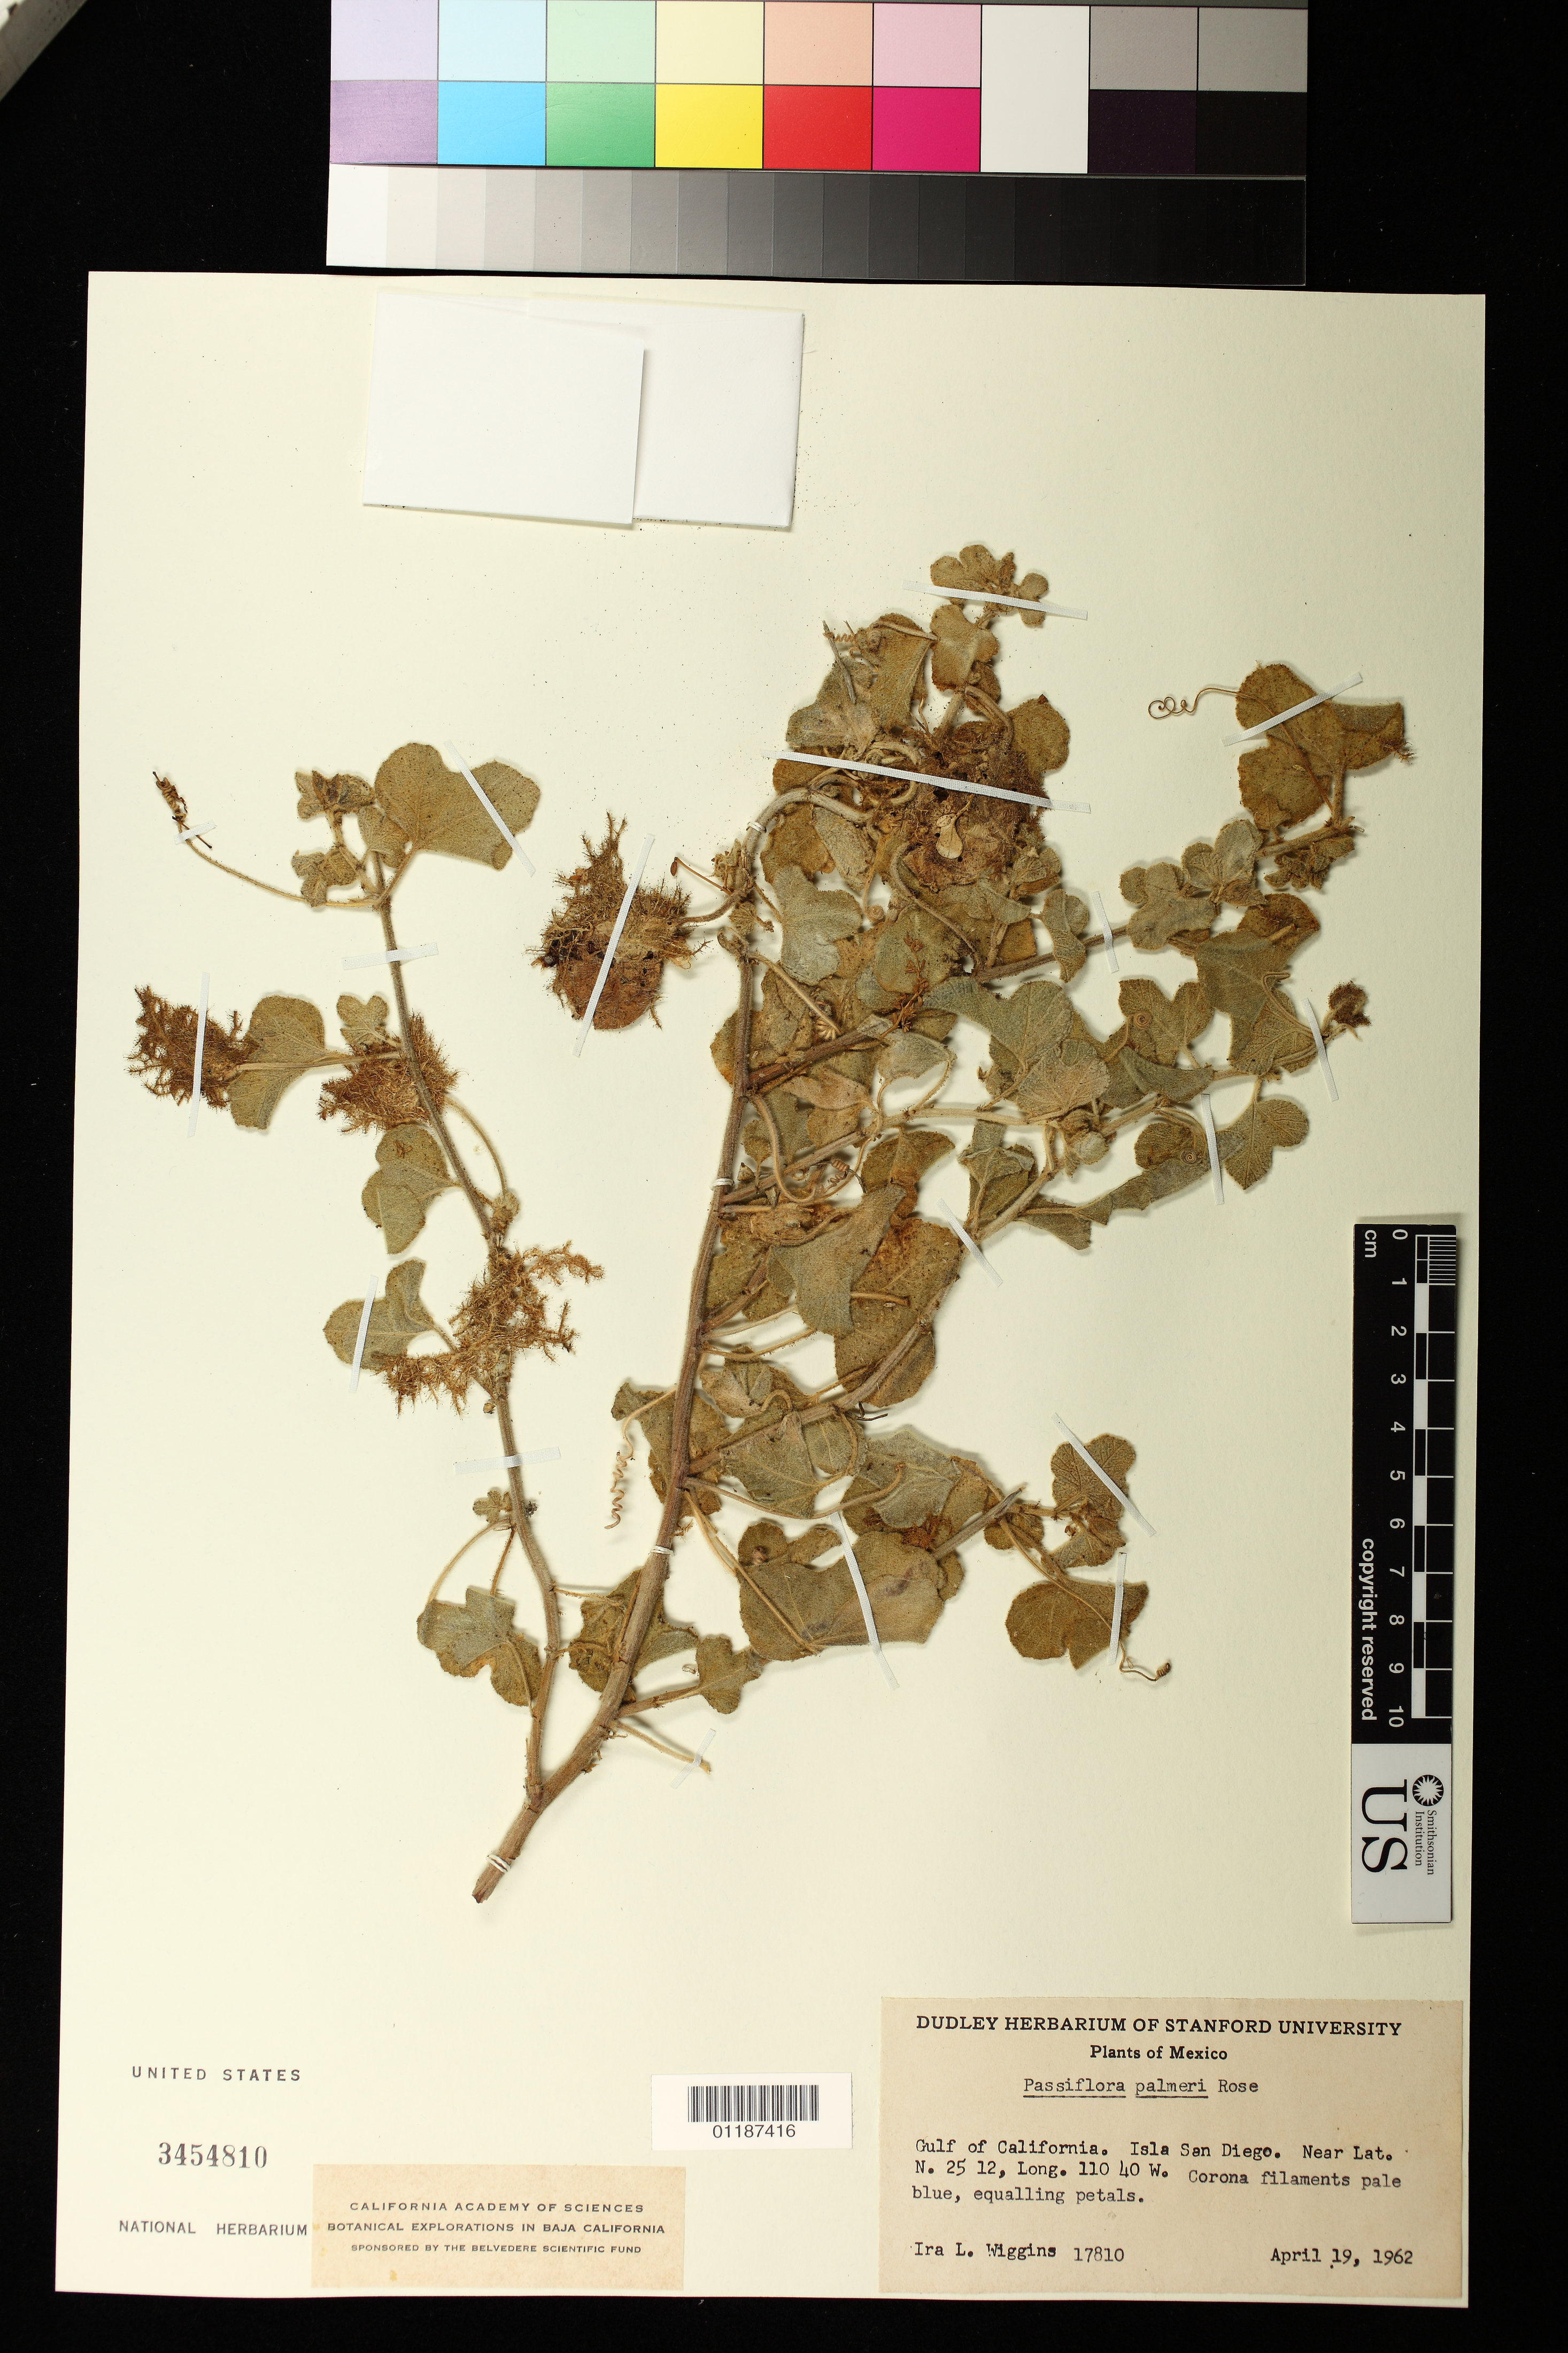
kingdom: Plantae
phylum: Tracheophyta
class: Magnoliopsida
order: Malpighiales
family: Passifloraceae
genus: Passiflora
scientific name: Passiflora fruticosa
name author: Killip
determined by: Svoboda, Harlan T., (NA), US Department of Agriculture (UNITED STATES)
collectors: I. L. Wiggins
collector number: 17810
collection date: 1962-04-19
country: Mexico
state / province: Baja California Sur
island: San Diego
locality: Gulf of California, Isla San Diego.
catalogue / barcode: US 3454810